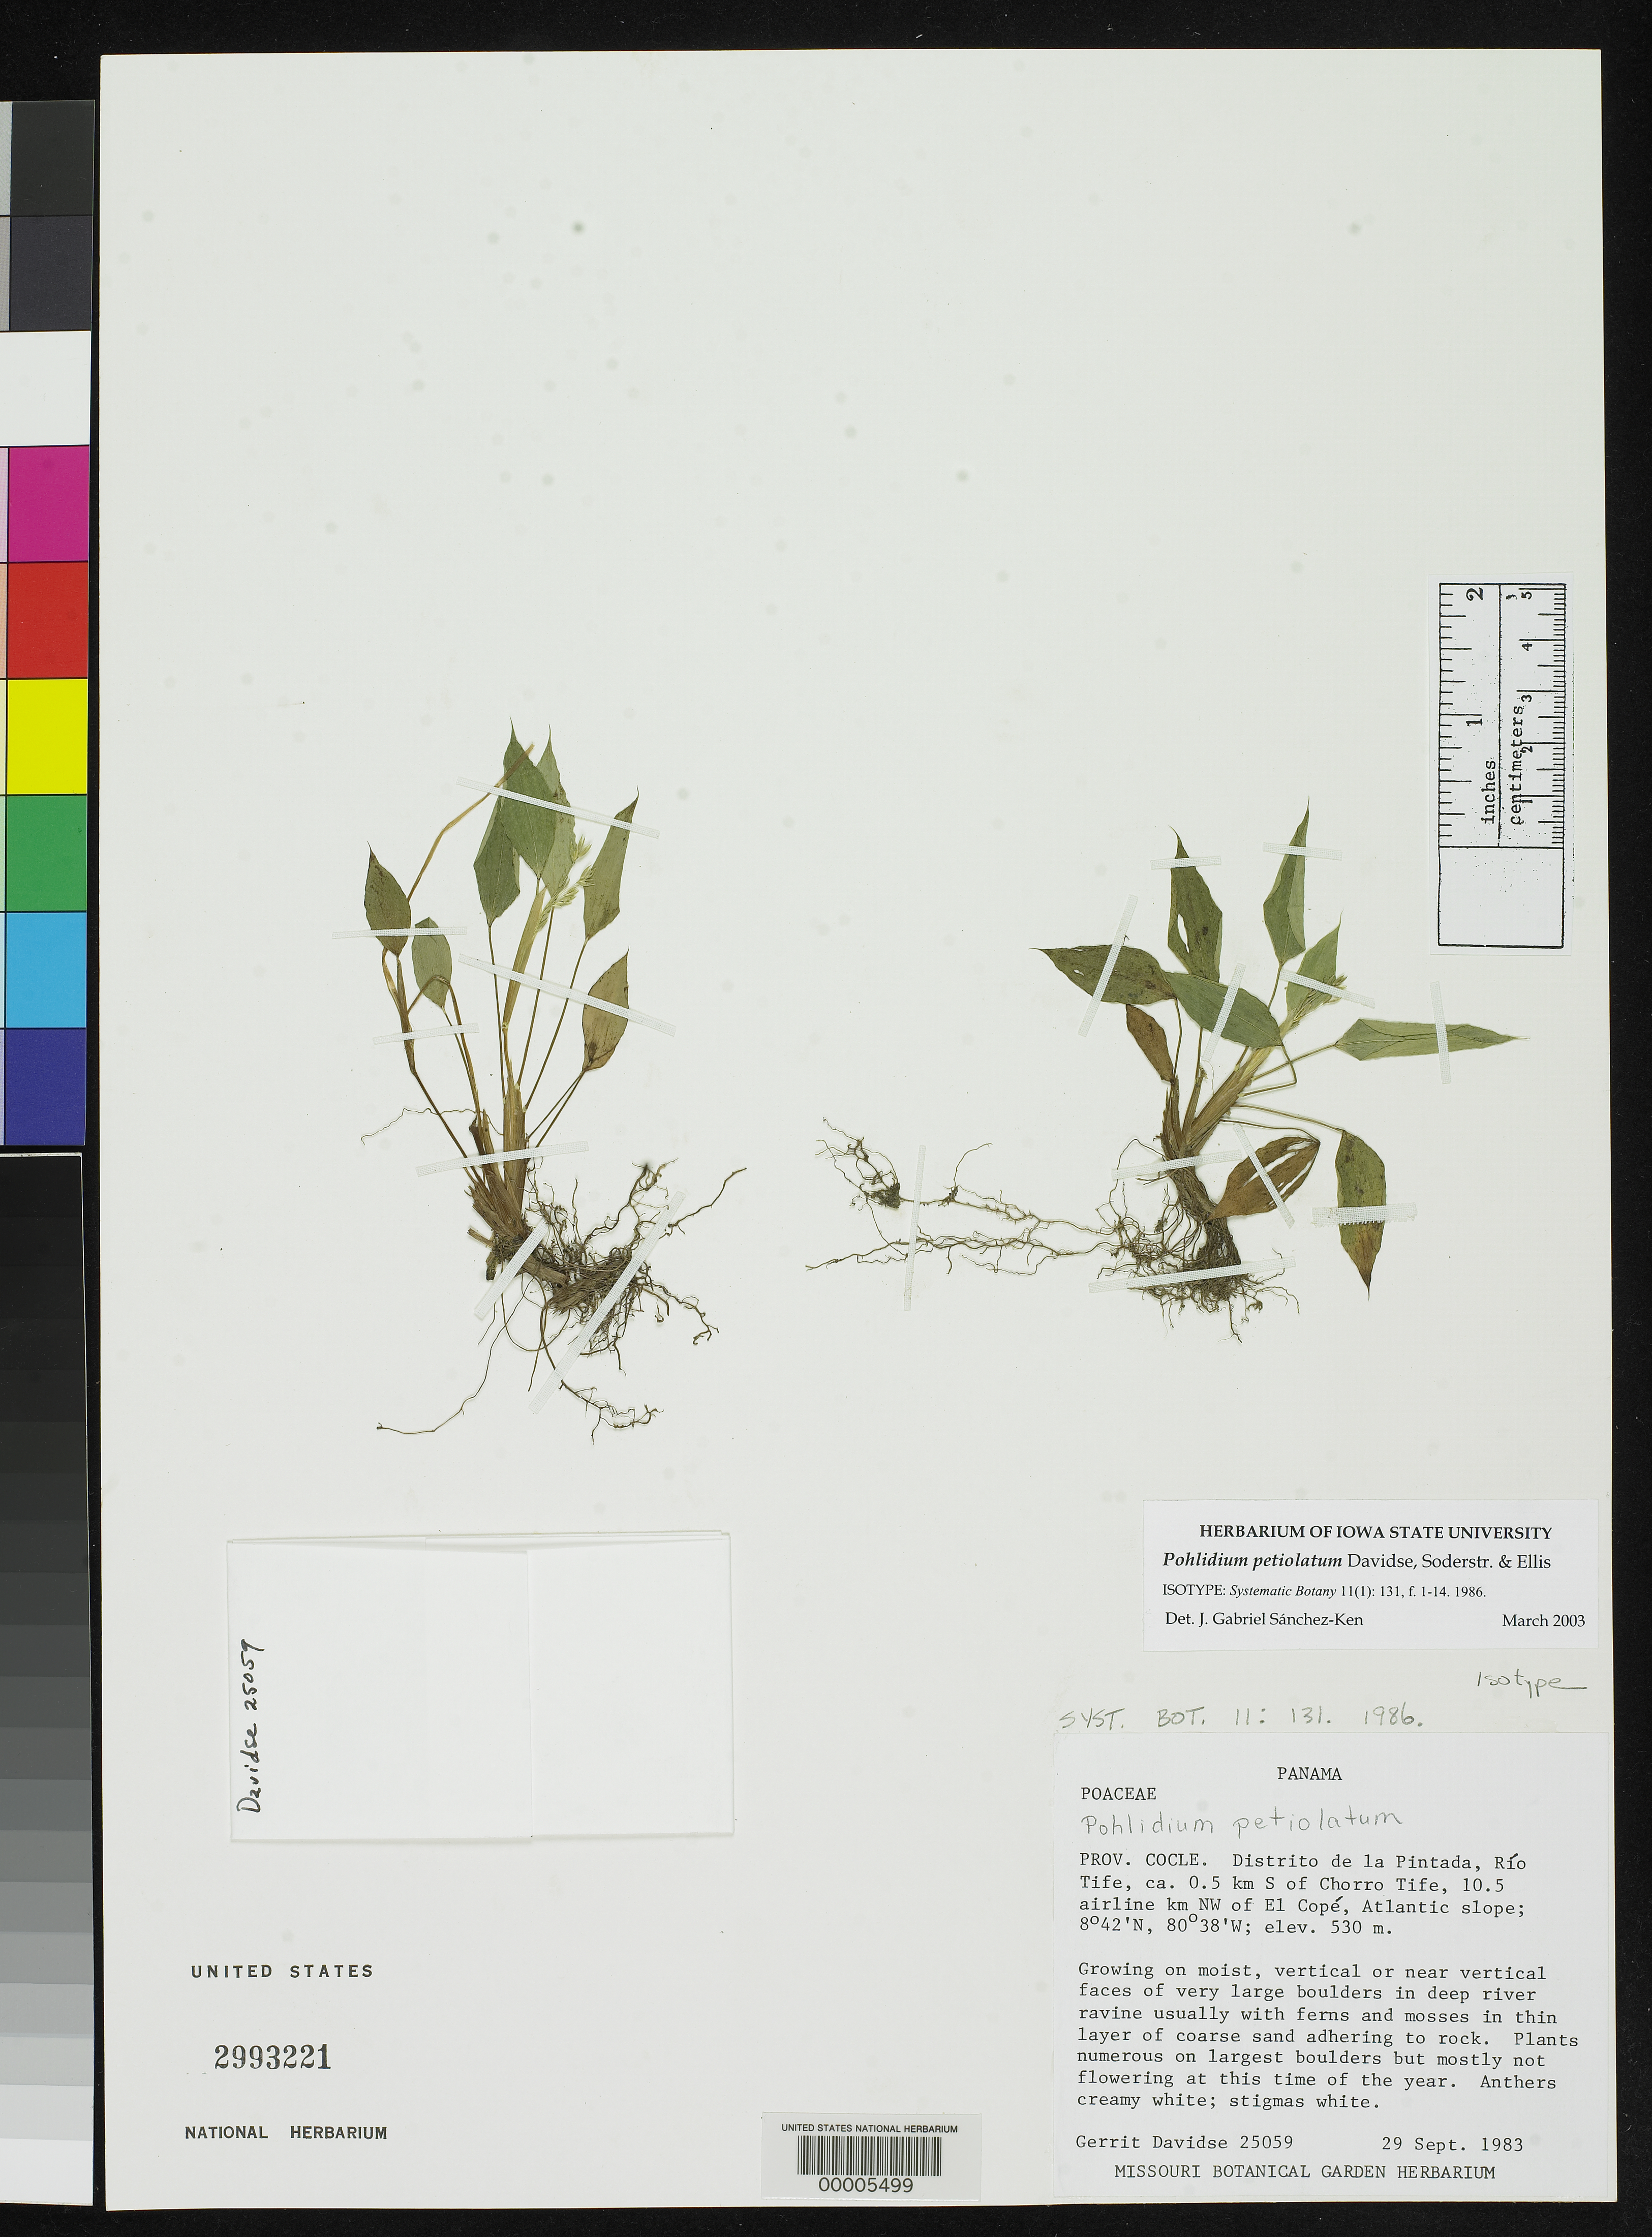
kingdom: Plantae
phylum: Tracheophyta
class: Liliopsida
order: Poales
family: Poaceae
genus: Pohlidium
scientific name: Pohlidium petiolatum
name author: Davidse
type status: Isotype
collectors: G. Davidse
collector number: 25059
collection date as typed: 29 Sep 1983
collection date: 1983-09-29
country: Panama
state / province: Coclé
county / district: La Pintada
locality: Rio Tife, ca. 0.5 km S of Chorro Tife, 10 airline NE km NW of El Cope.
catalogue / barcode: US 2993221